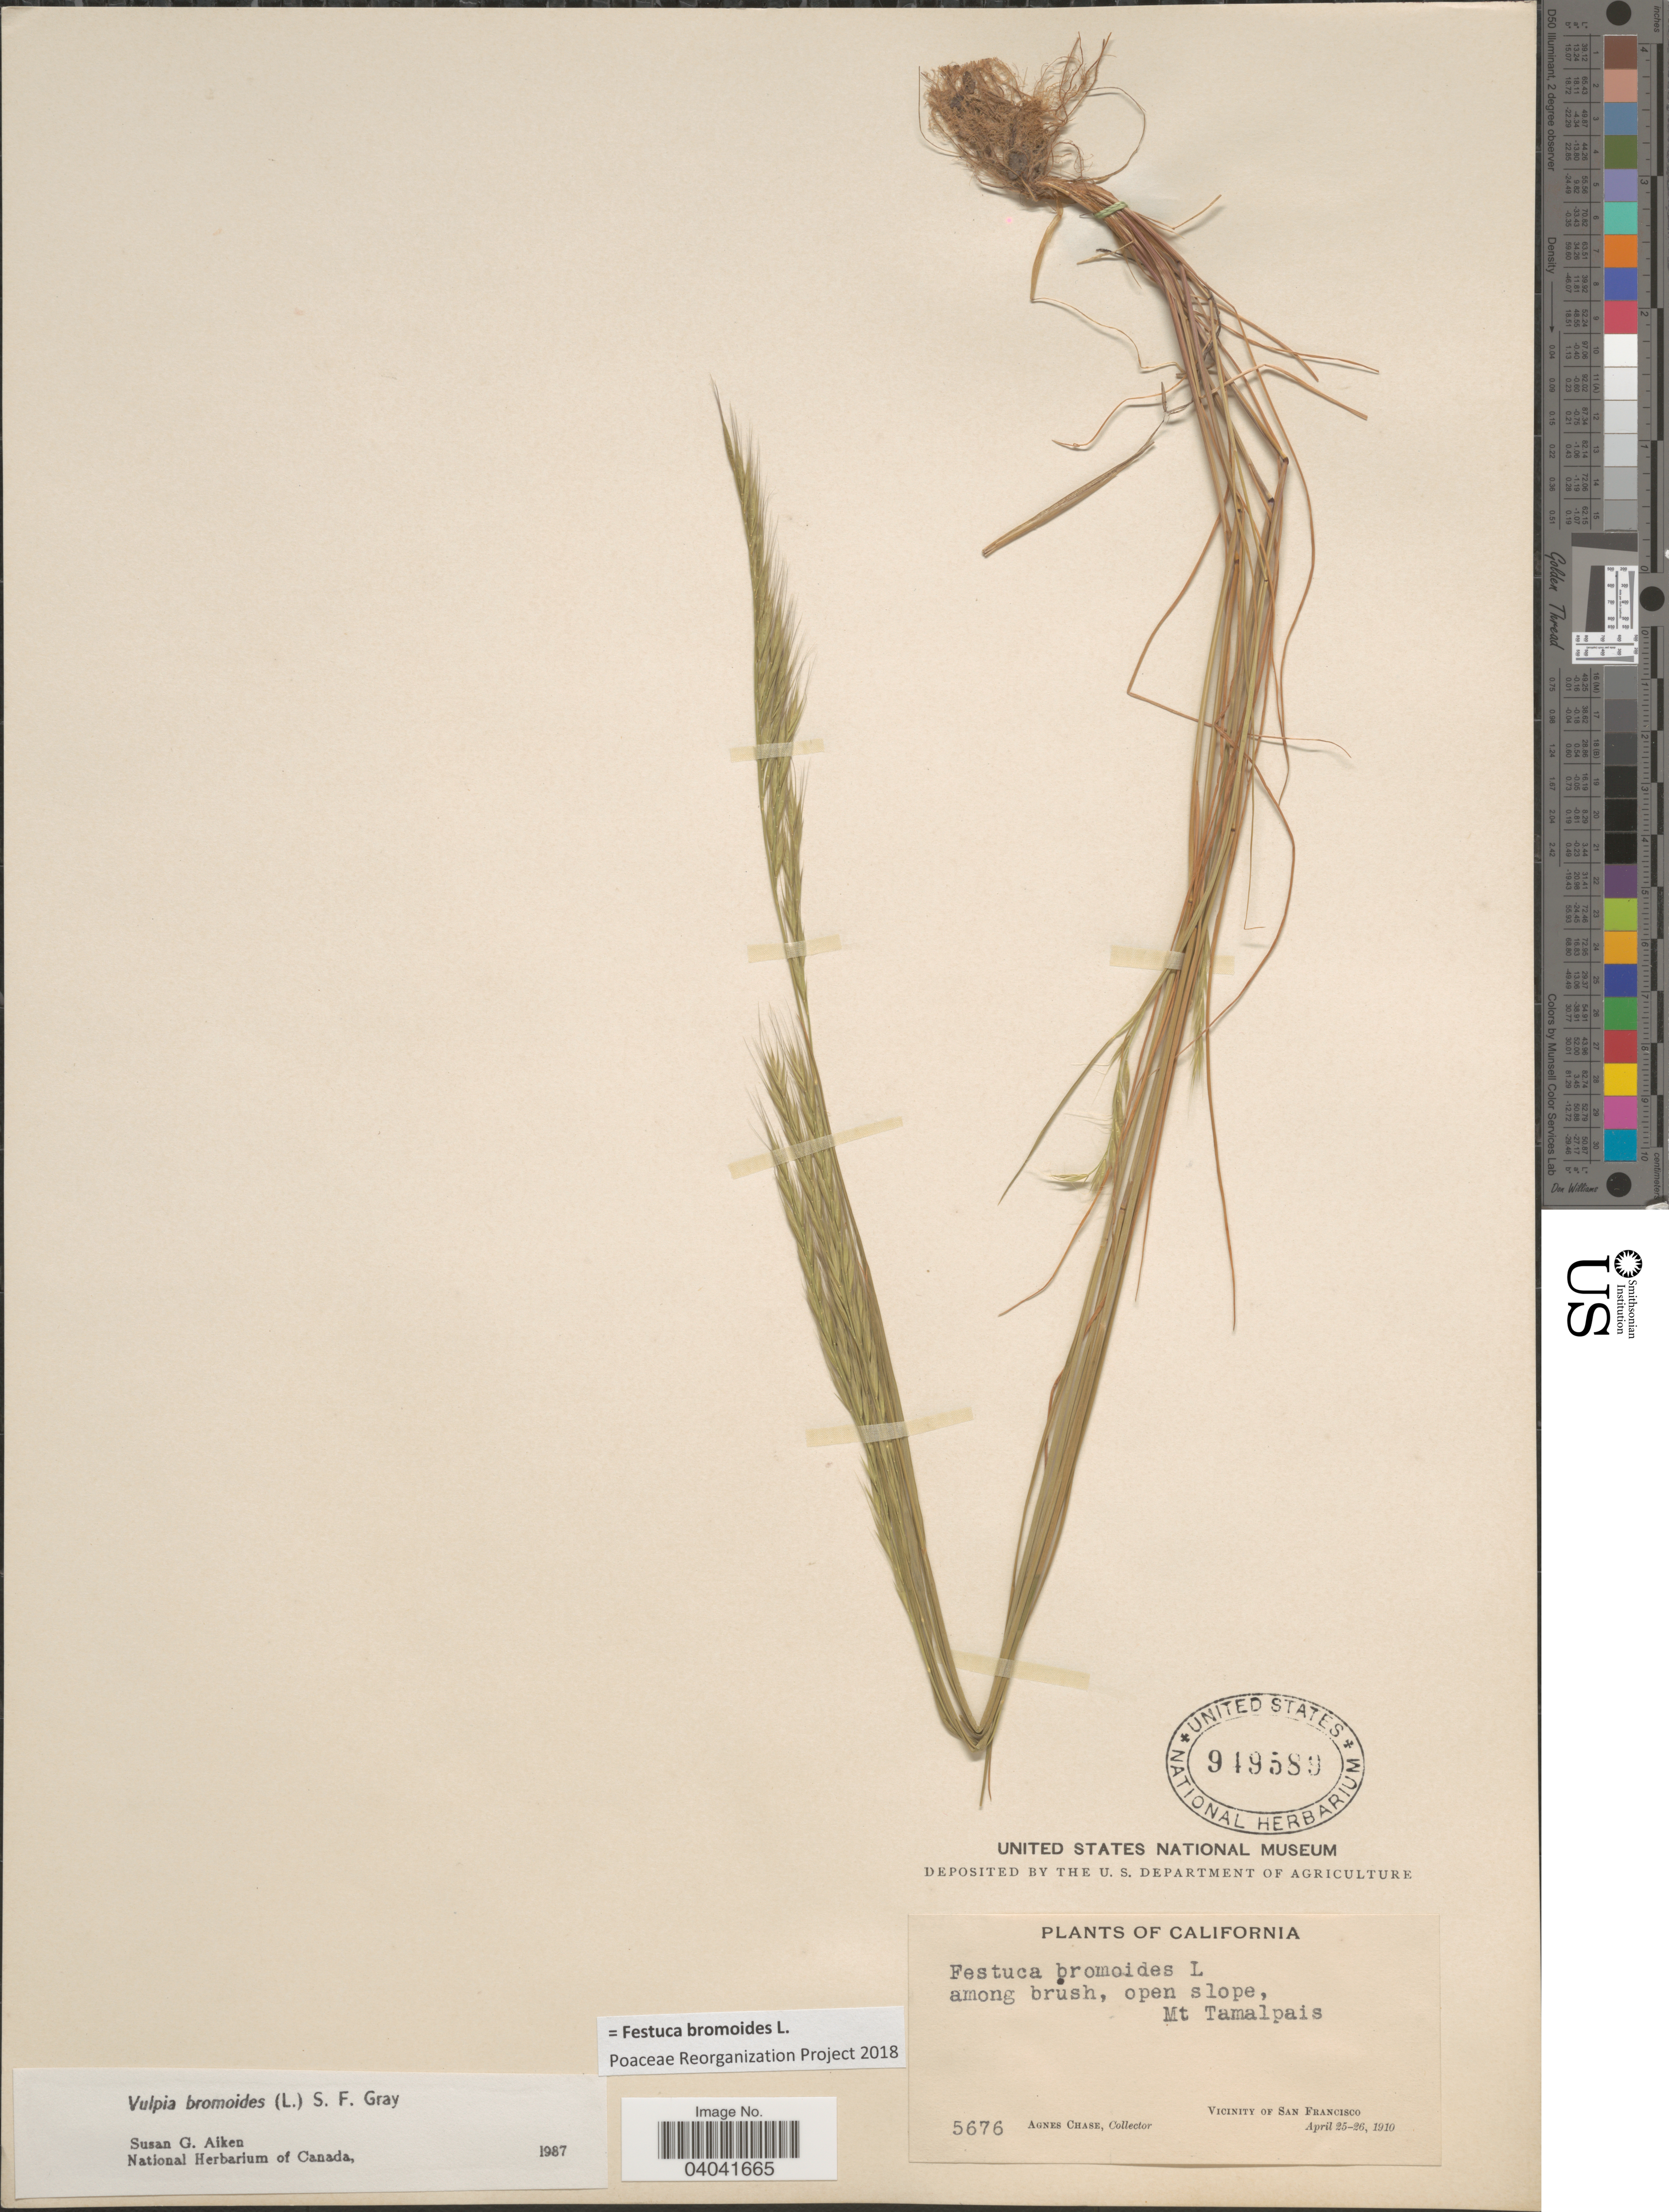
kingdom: Plantae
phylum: Tracheophyta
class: Liliopsida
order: Poales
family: Poaceae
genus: Festuca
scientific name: Festuca bromoides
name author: L.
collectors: A. Chase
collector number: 5676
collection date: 1910-04-25/1910-04-26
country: United States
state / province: California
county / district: San Francisco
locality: Mt Tamalpais. Vicinity of San Francisco.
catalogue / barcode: US 949589